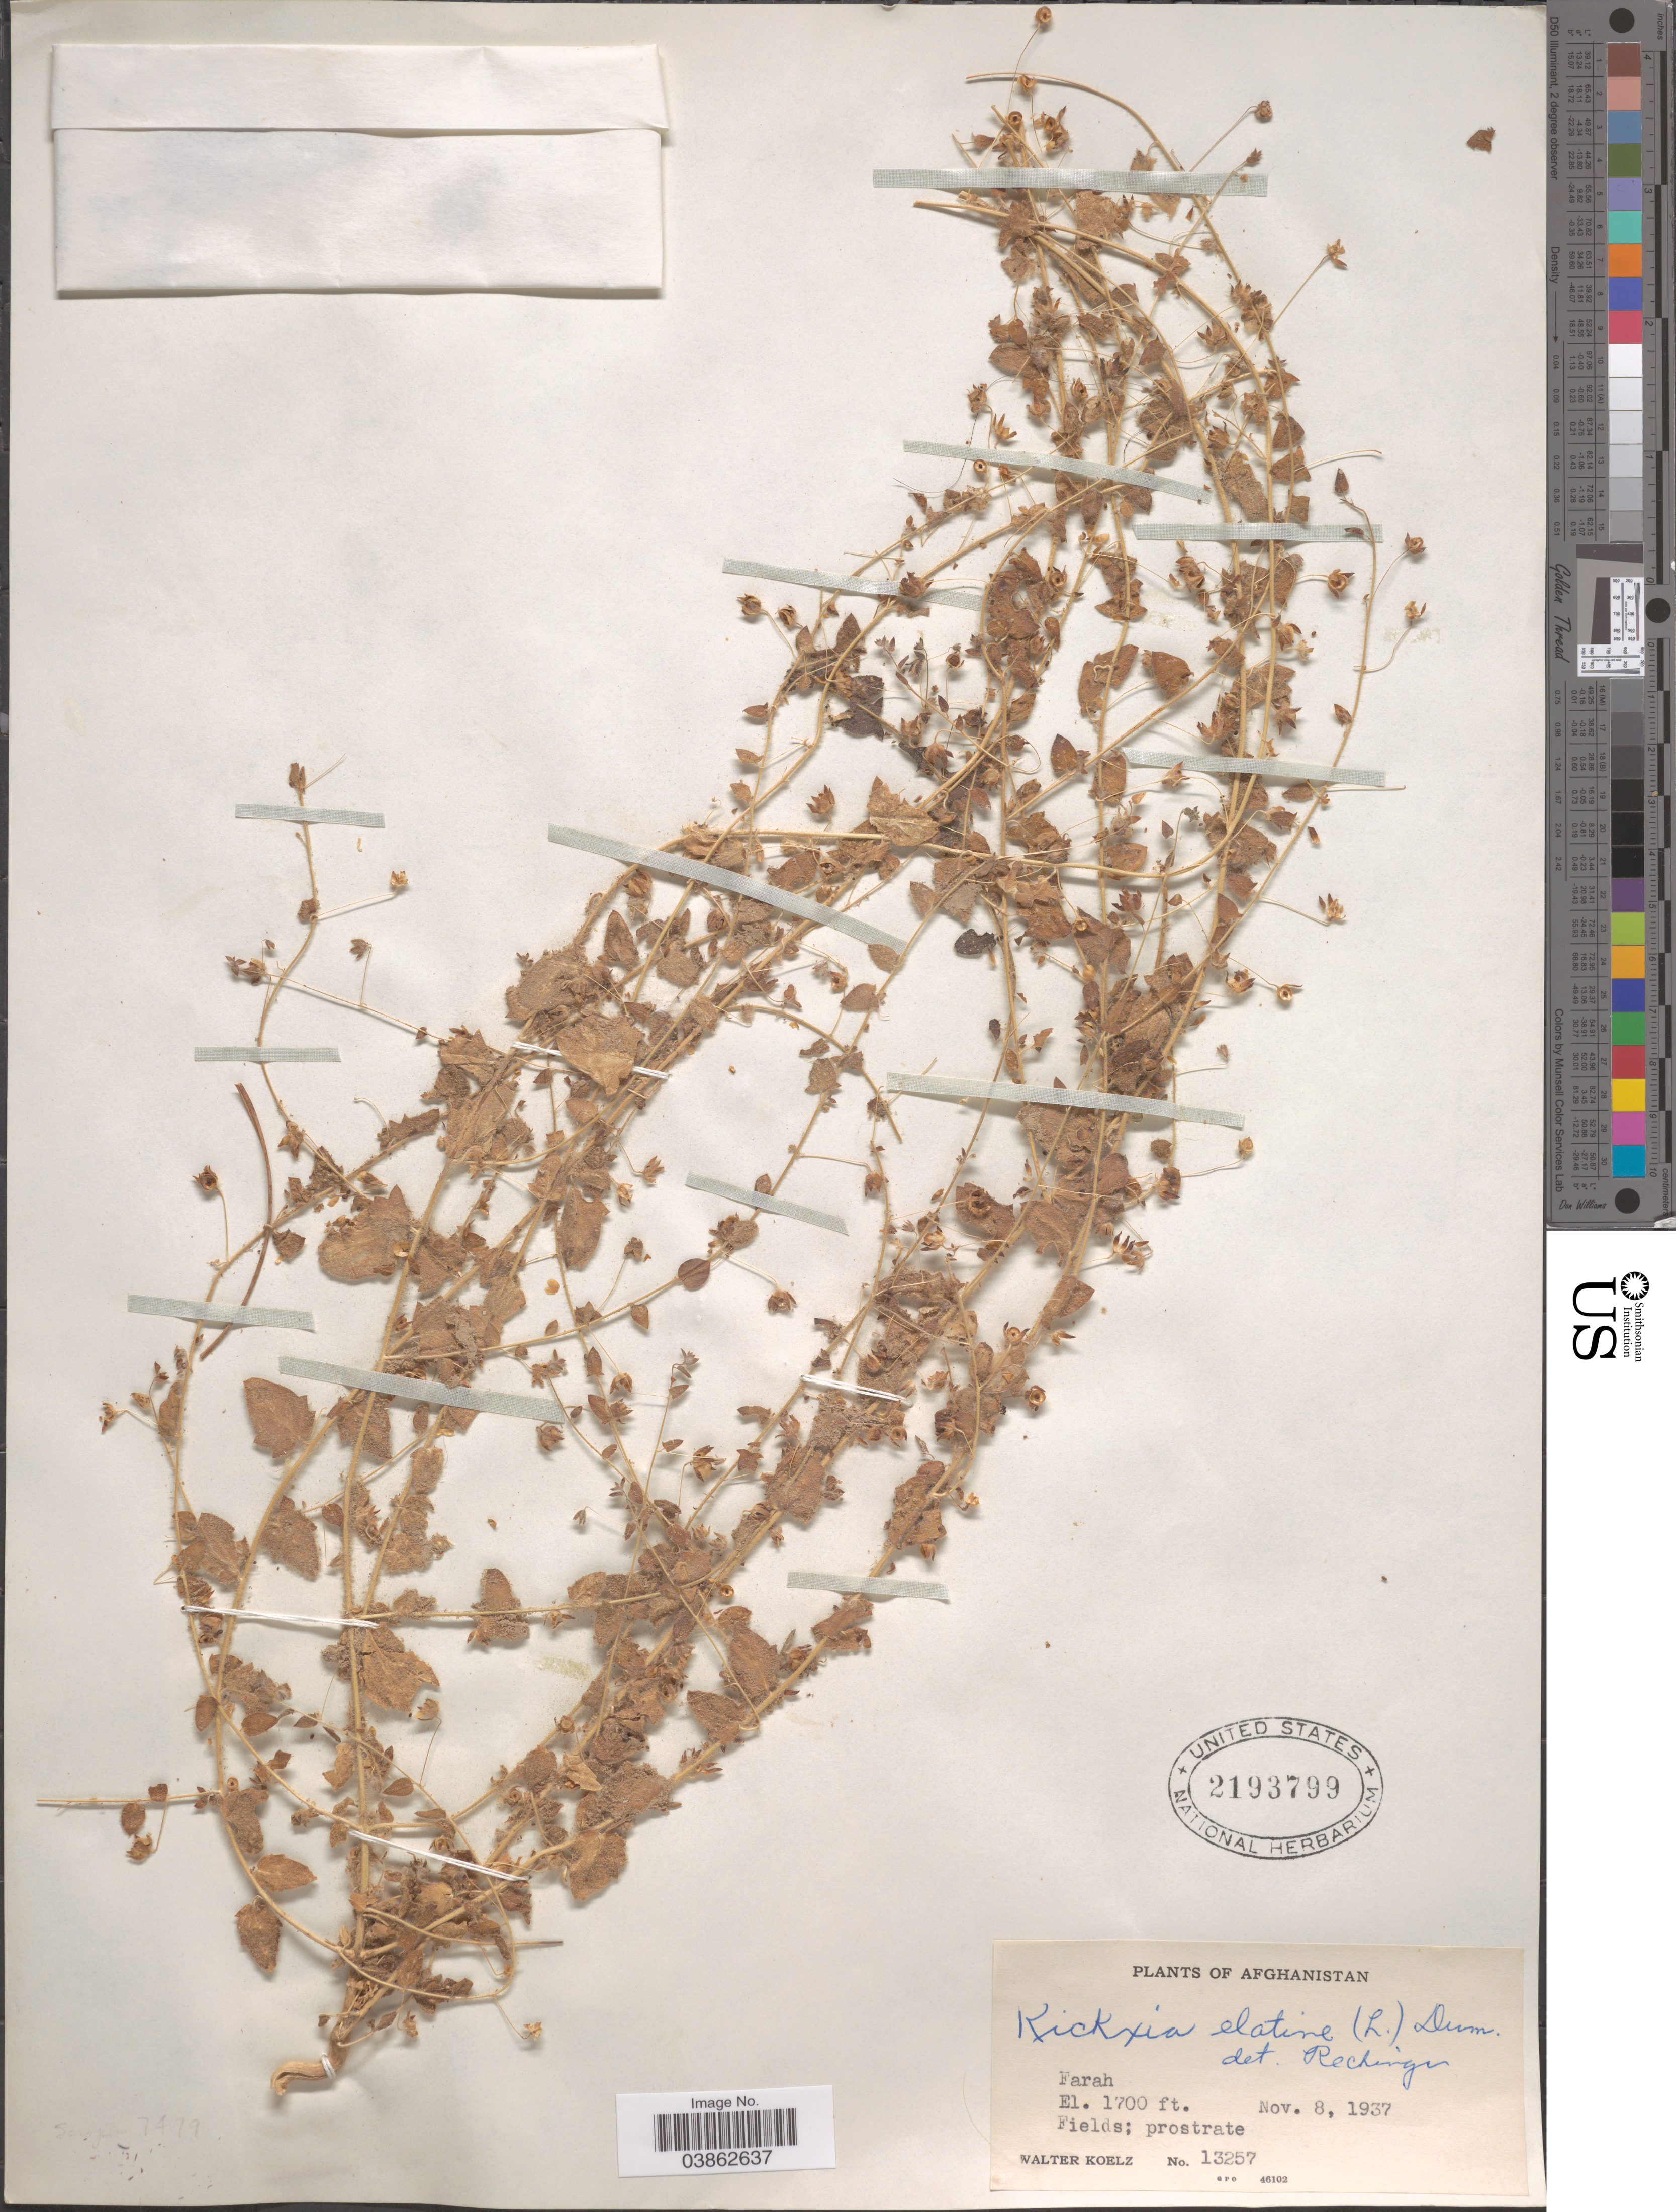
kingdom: Plantae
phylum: Tracheophyta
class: Magnoliopsida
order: Lamiales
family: Plantaginaceae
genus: Elatinoides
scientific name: Elatinoides elatine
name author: (L.) Wettst.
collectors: W. N. Koelz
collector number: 13257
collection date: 1937-11-08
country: Afghanistan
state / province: Farah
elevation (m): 518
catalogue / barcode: US 2193799